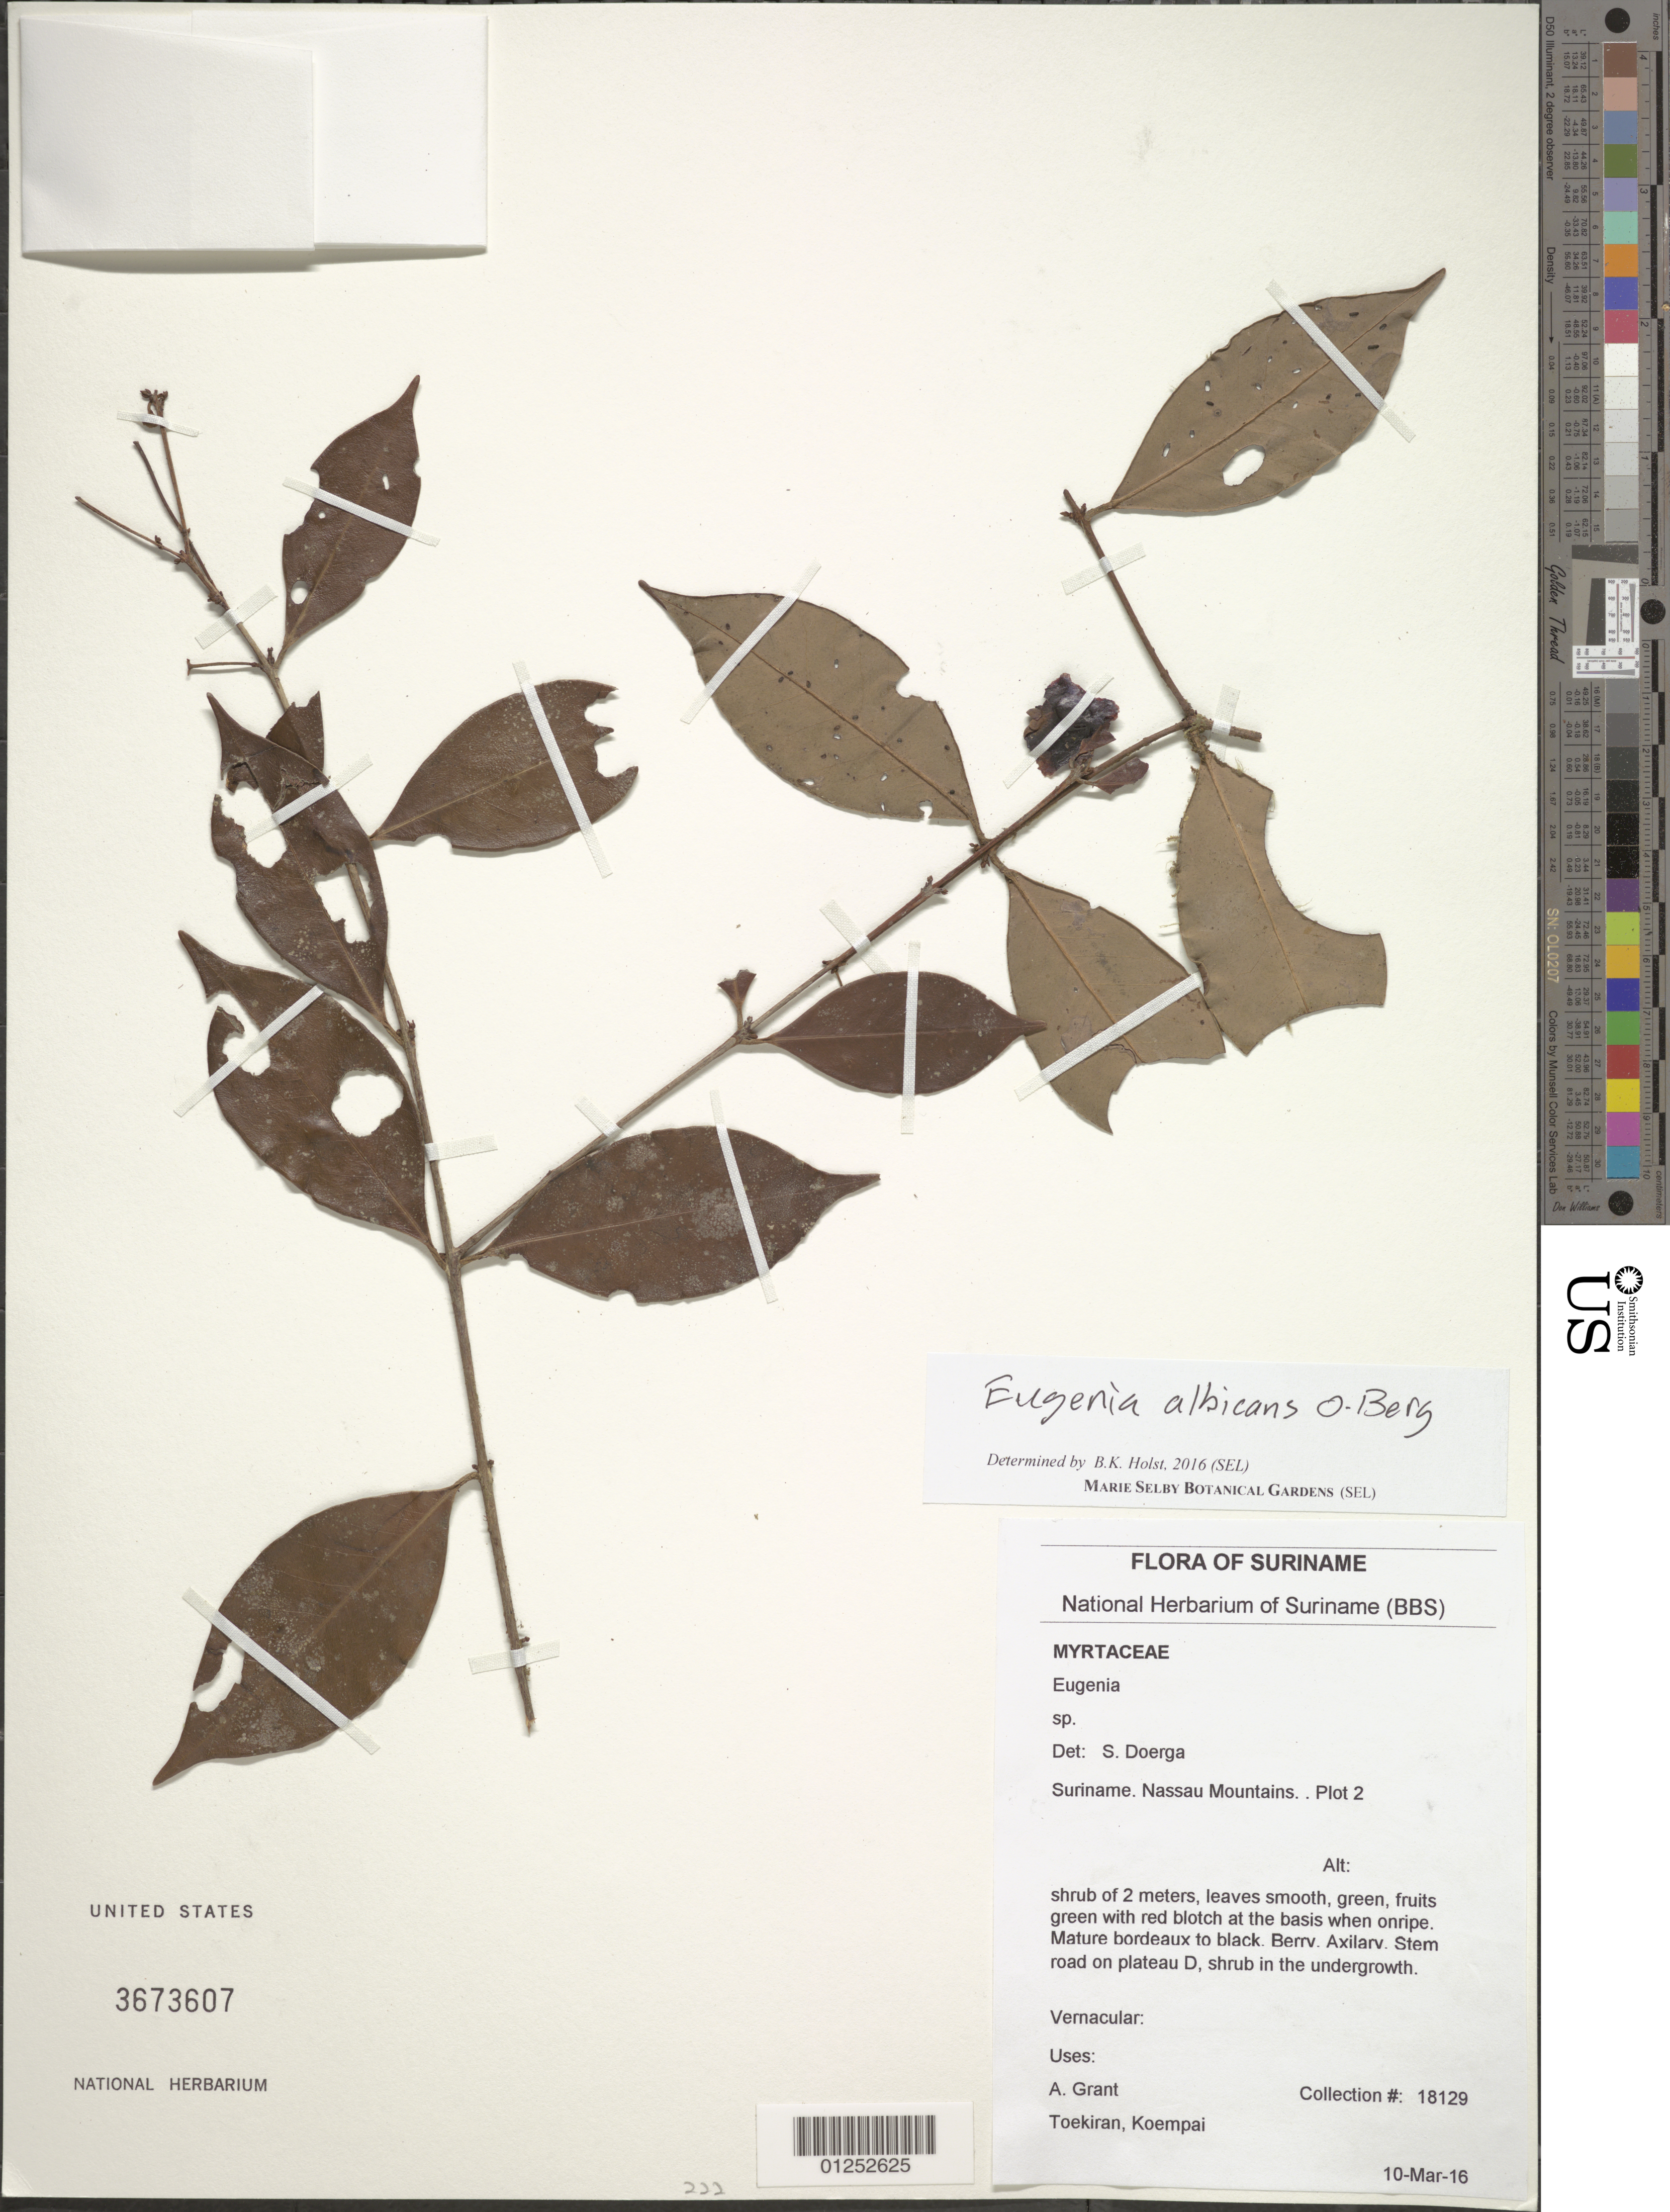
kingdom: Plantae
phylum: Tracheophyta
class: Magnoliopsida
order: Myrtales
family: Myrtaceae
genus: Eugenia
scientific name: Eugenia albicans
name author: (O. Berg) Urb.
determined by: Holst, Bruce K.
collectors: A. Grant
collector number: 18129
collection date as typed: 10-Mar-16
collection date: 2010-03-16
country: Suriname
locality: Nassau Mountains, plot 2. Road on plateau D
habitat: Undergrowth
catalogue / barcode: US 3673607